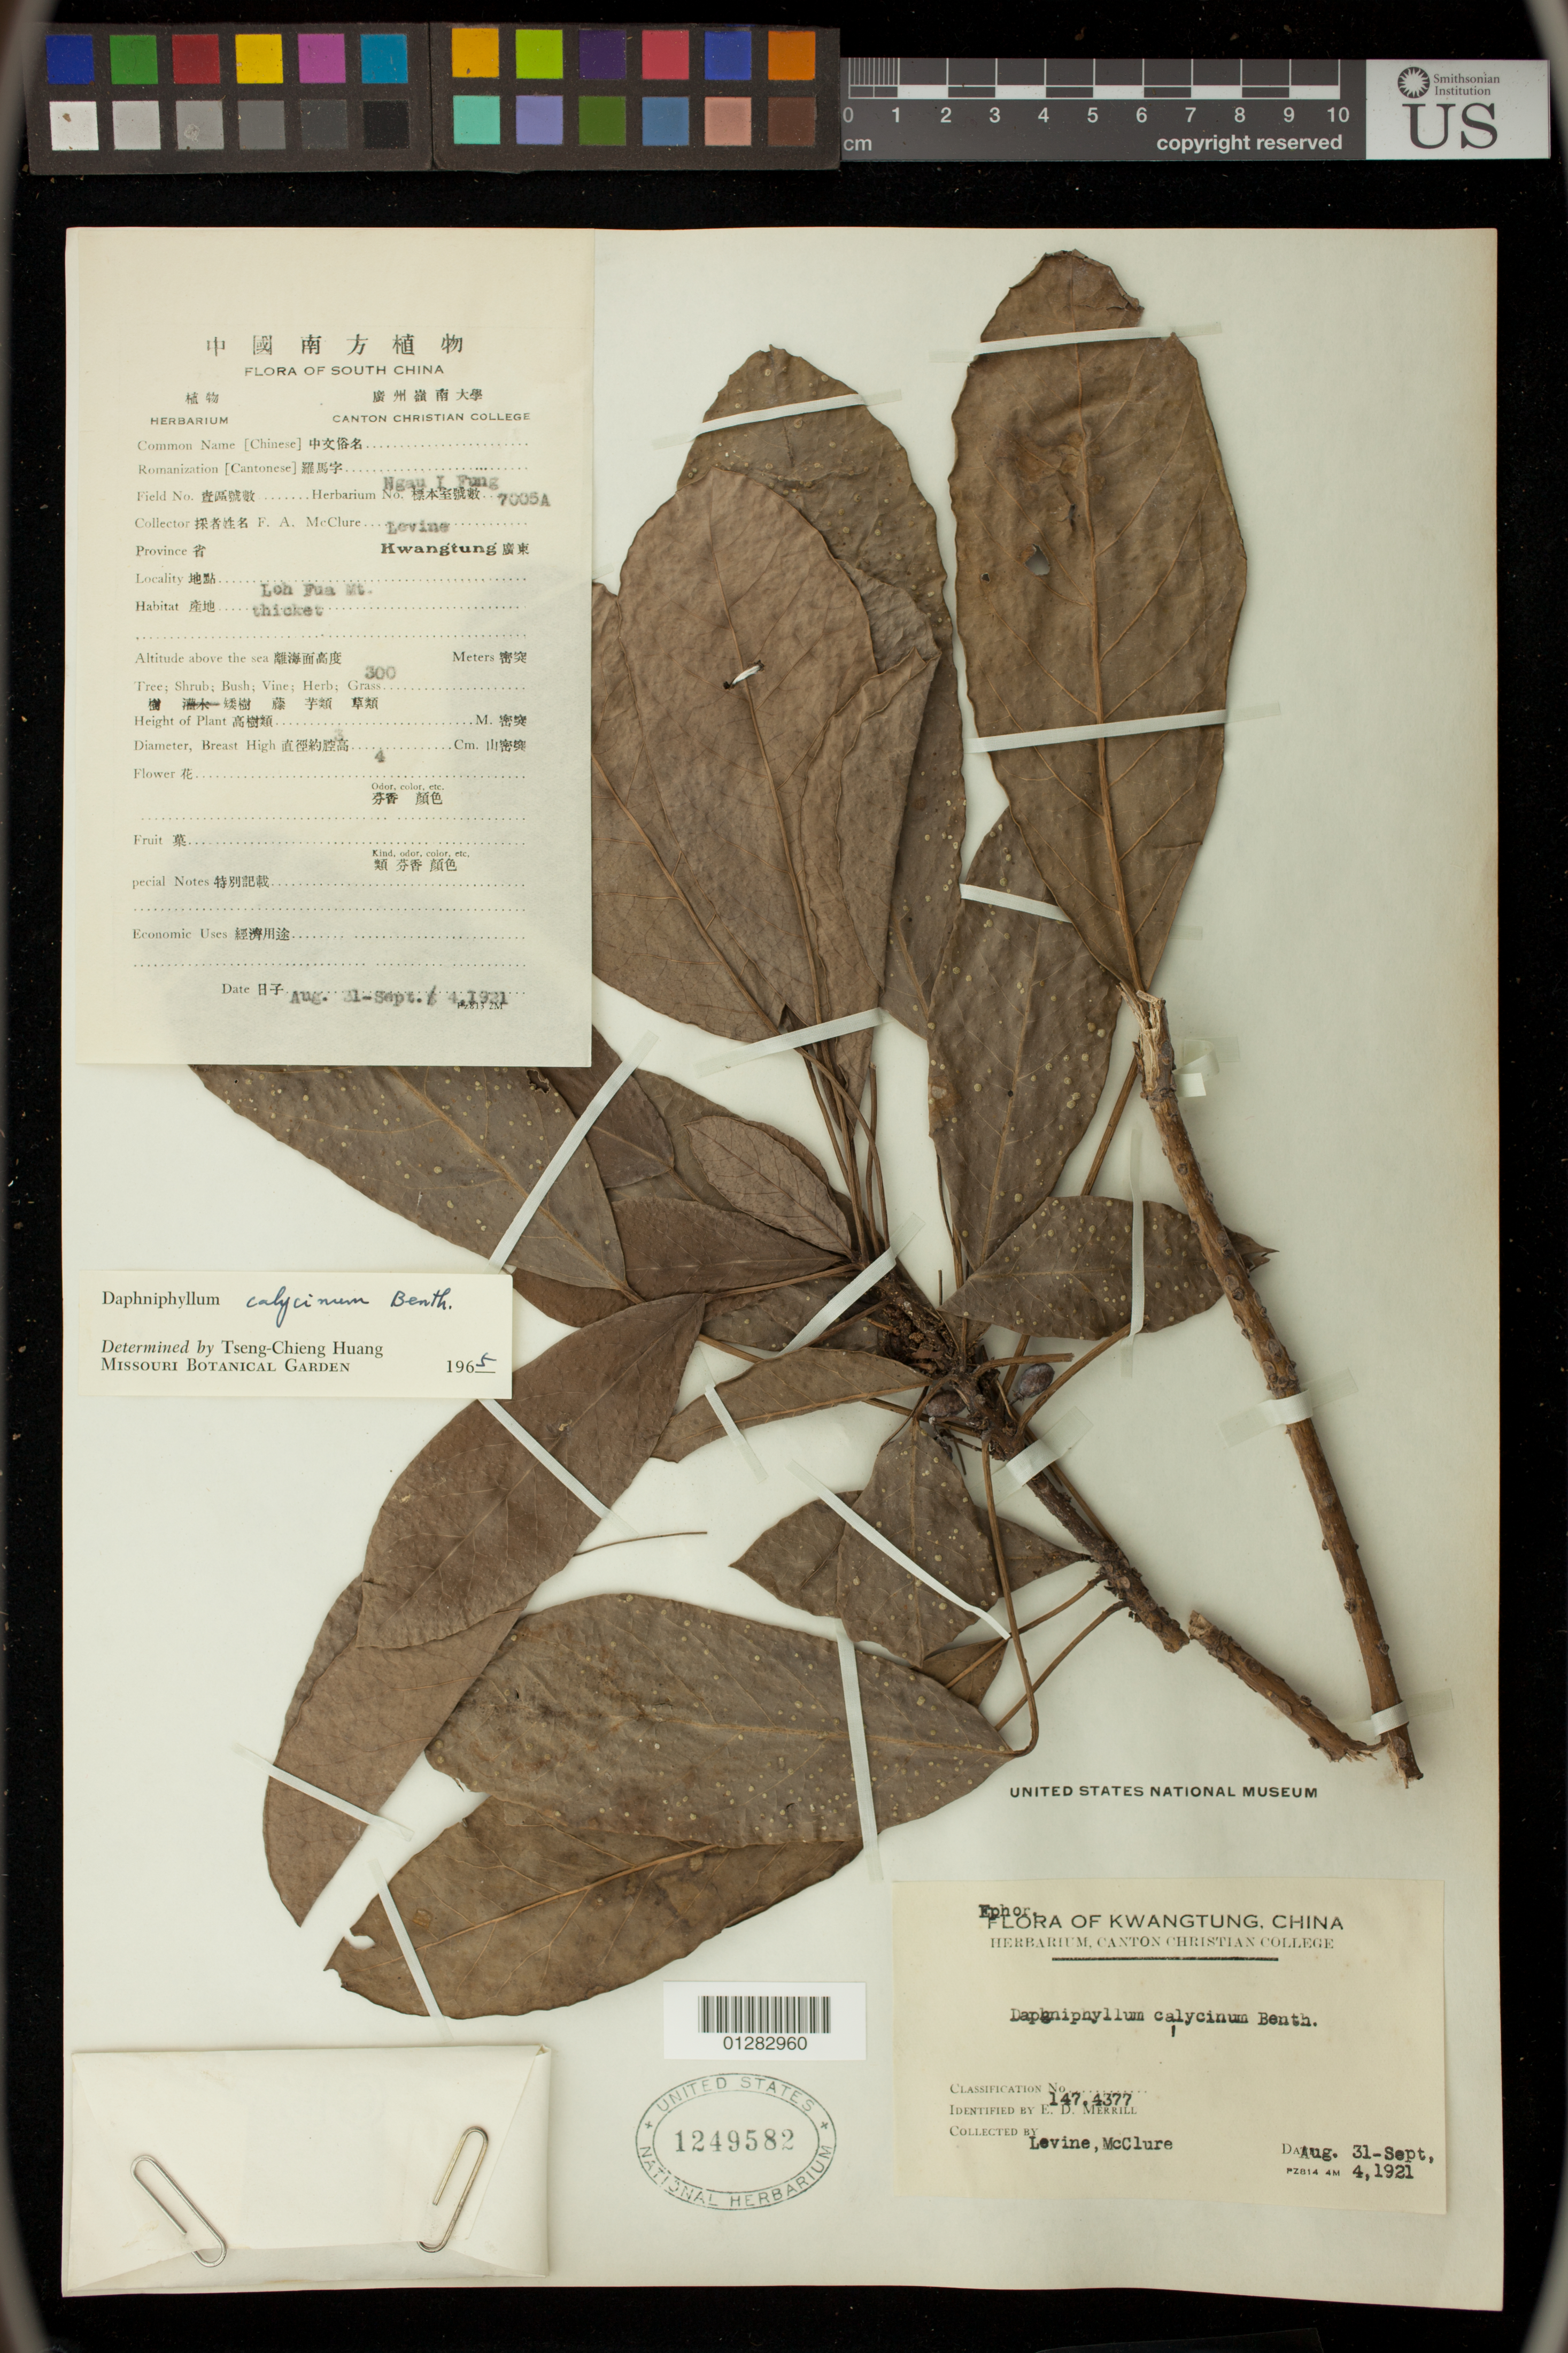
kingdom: Plantae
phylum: Tracheophyta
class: Magnoliopsida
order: Saxifragales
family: Daphniphyllaceae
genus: Daphniphyllum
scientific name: Daphniphyllum calycinum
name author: Benth.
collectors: F. A. McClure & -. Levine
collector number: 147.4377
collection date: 1921-08-31/1921-09-04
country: China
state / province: Guangdong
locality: Loh Fua Mt., Kwangtung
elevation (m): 91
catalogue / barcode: US 1249582